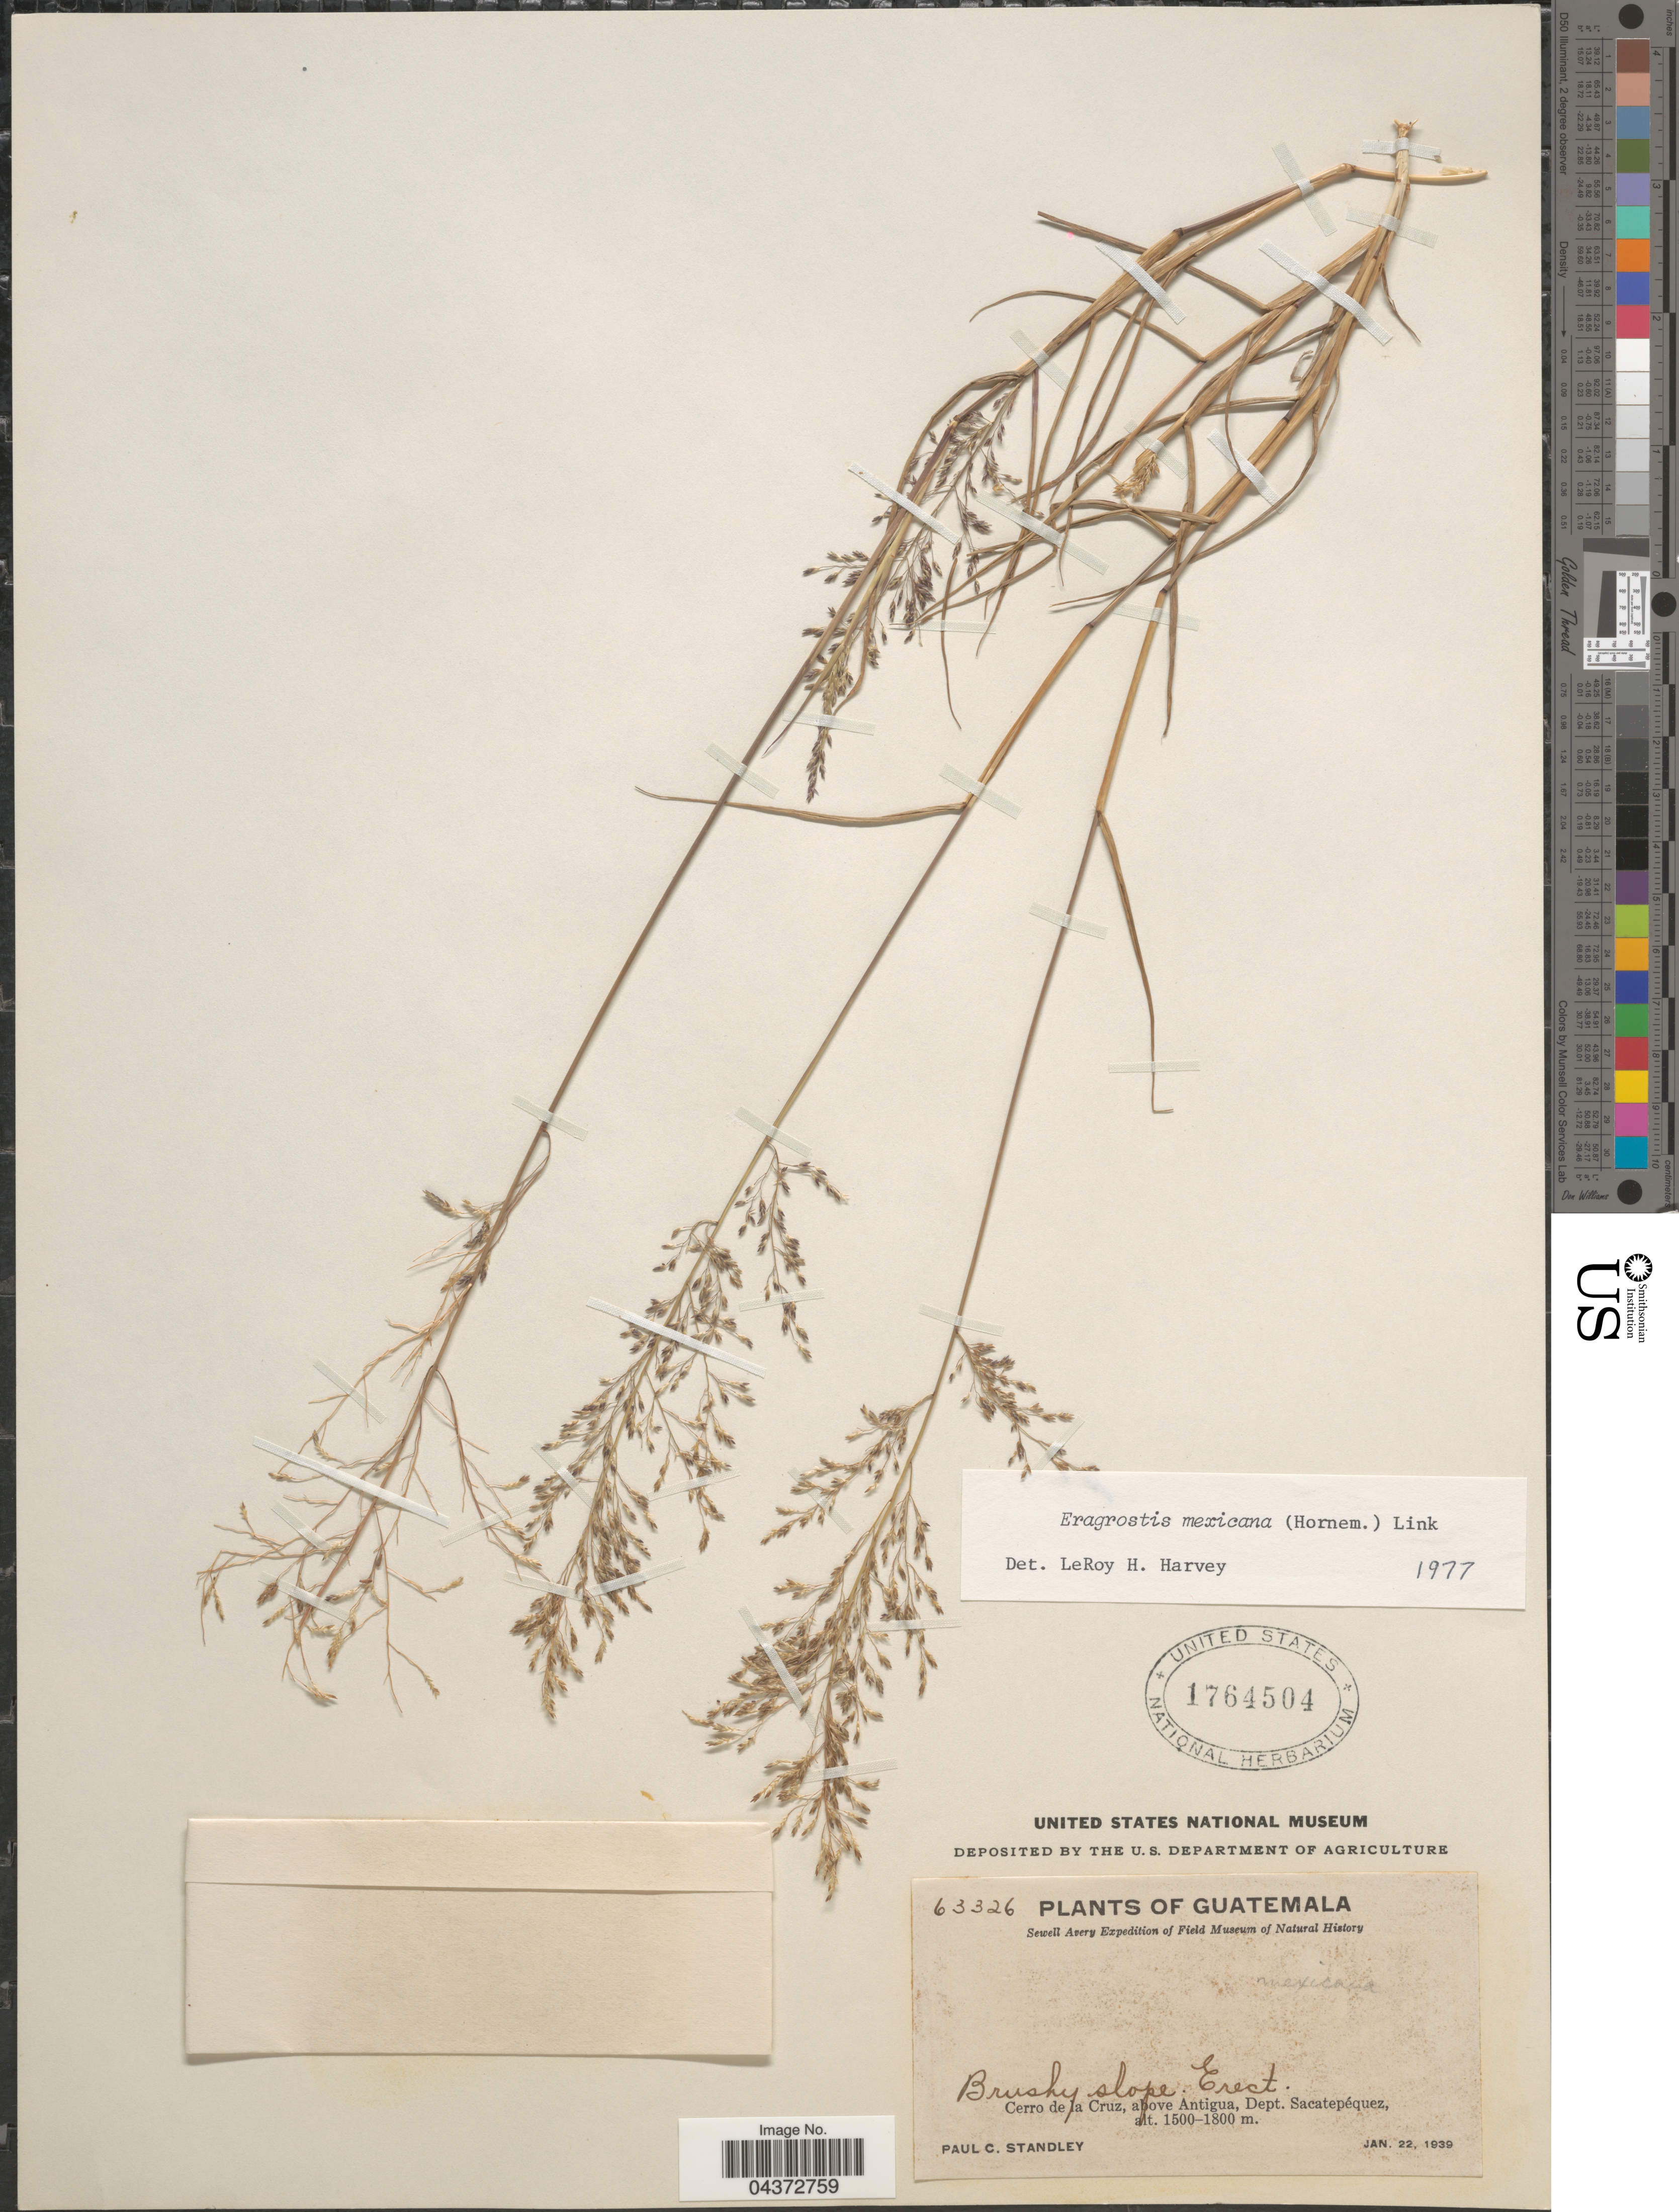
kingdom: Plantae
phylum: Tracheophyta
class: Liliopsida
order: Poales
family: Poaceae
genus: Eragrostis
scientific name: Eragrostis mexicana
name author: (Hornem.) Link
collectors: P. C. Standley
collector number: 63326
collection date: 1939-01-22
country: Guatemala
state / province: Sacatepequez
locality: Sewell Avery Expedition. Cerro de la Cruz, above Antigua, Dept. Sacatepéquez.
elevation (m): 1500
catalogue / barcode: US 1764504